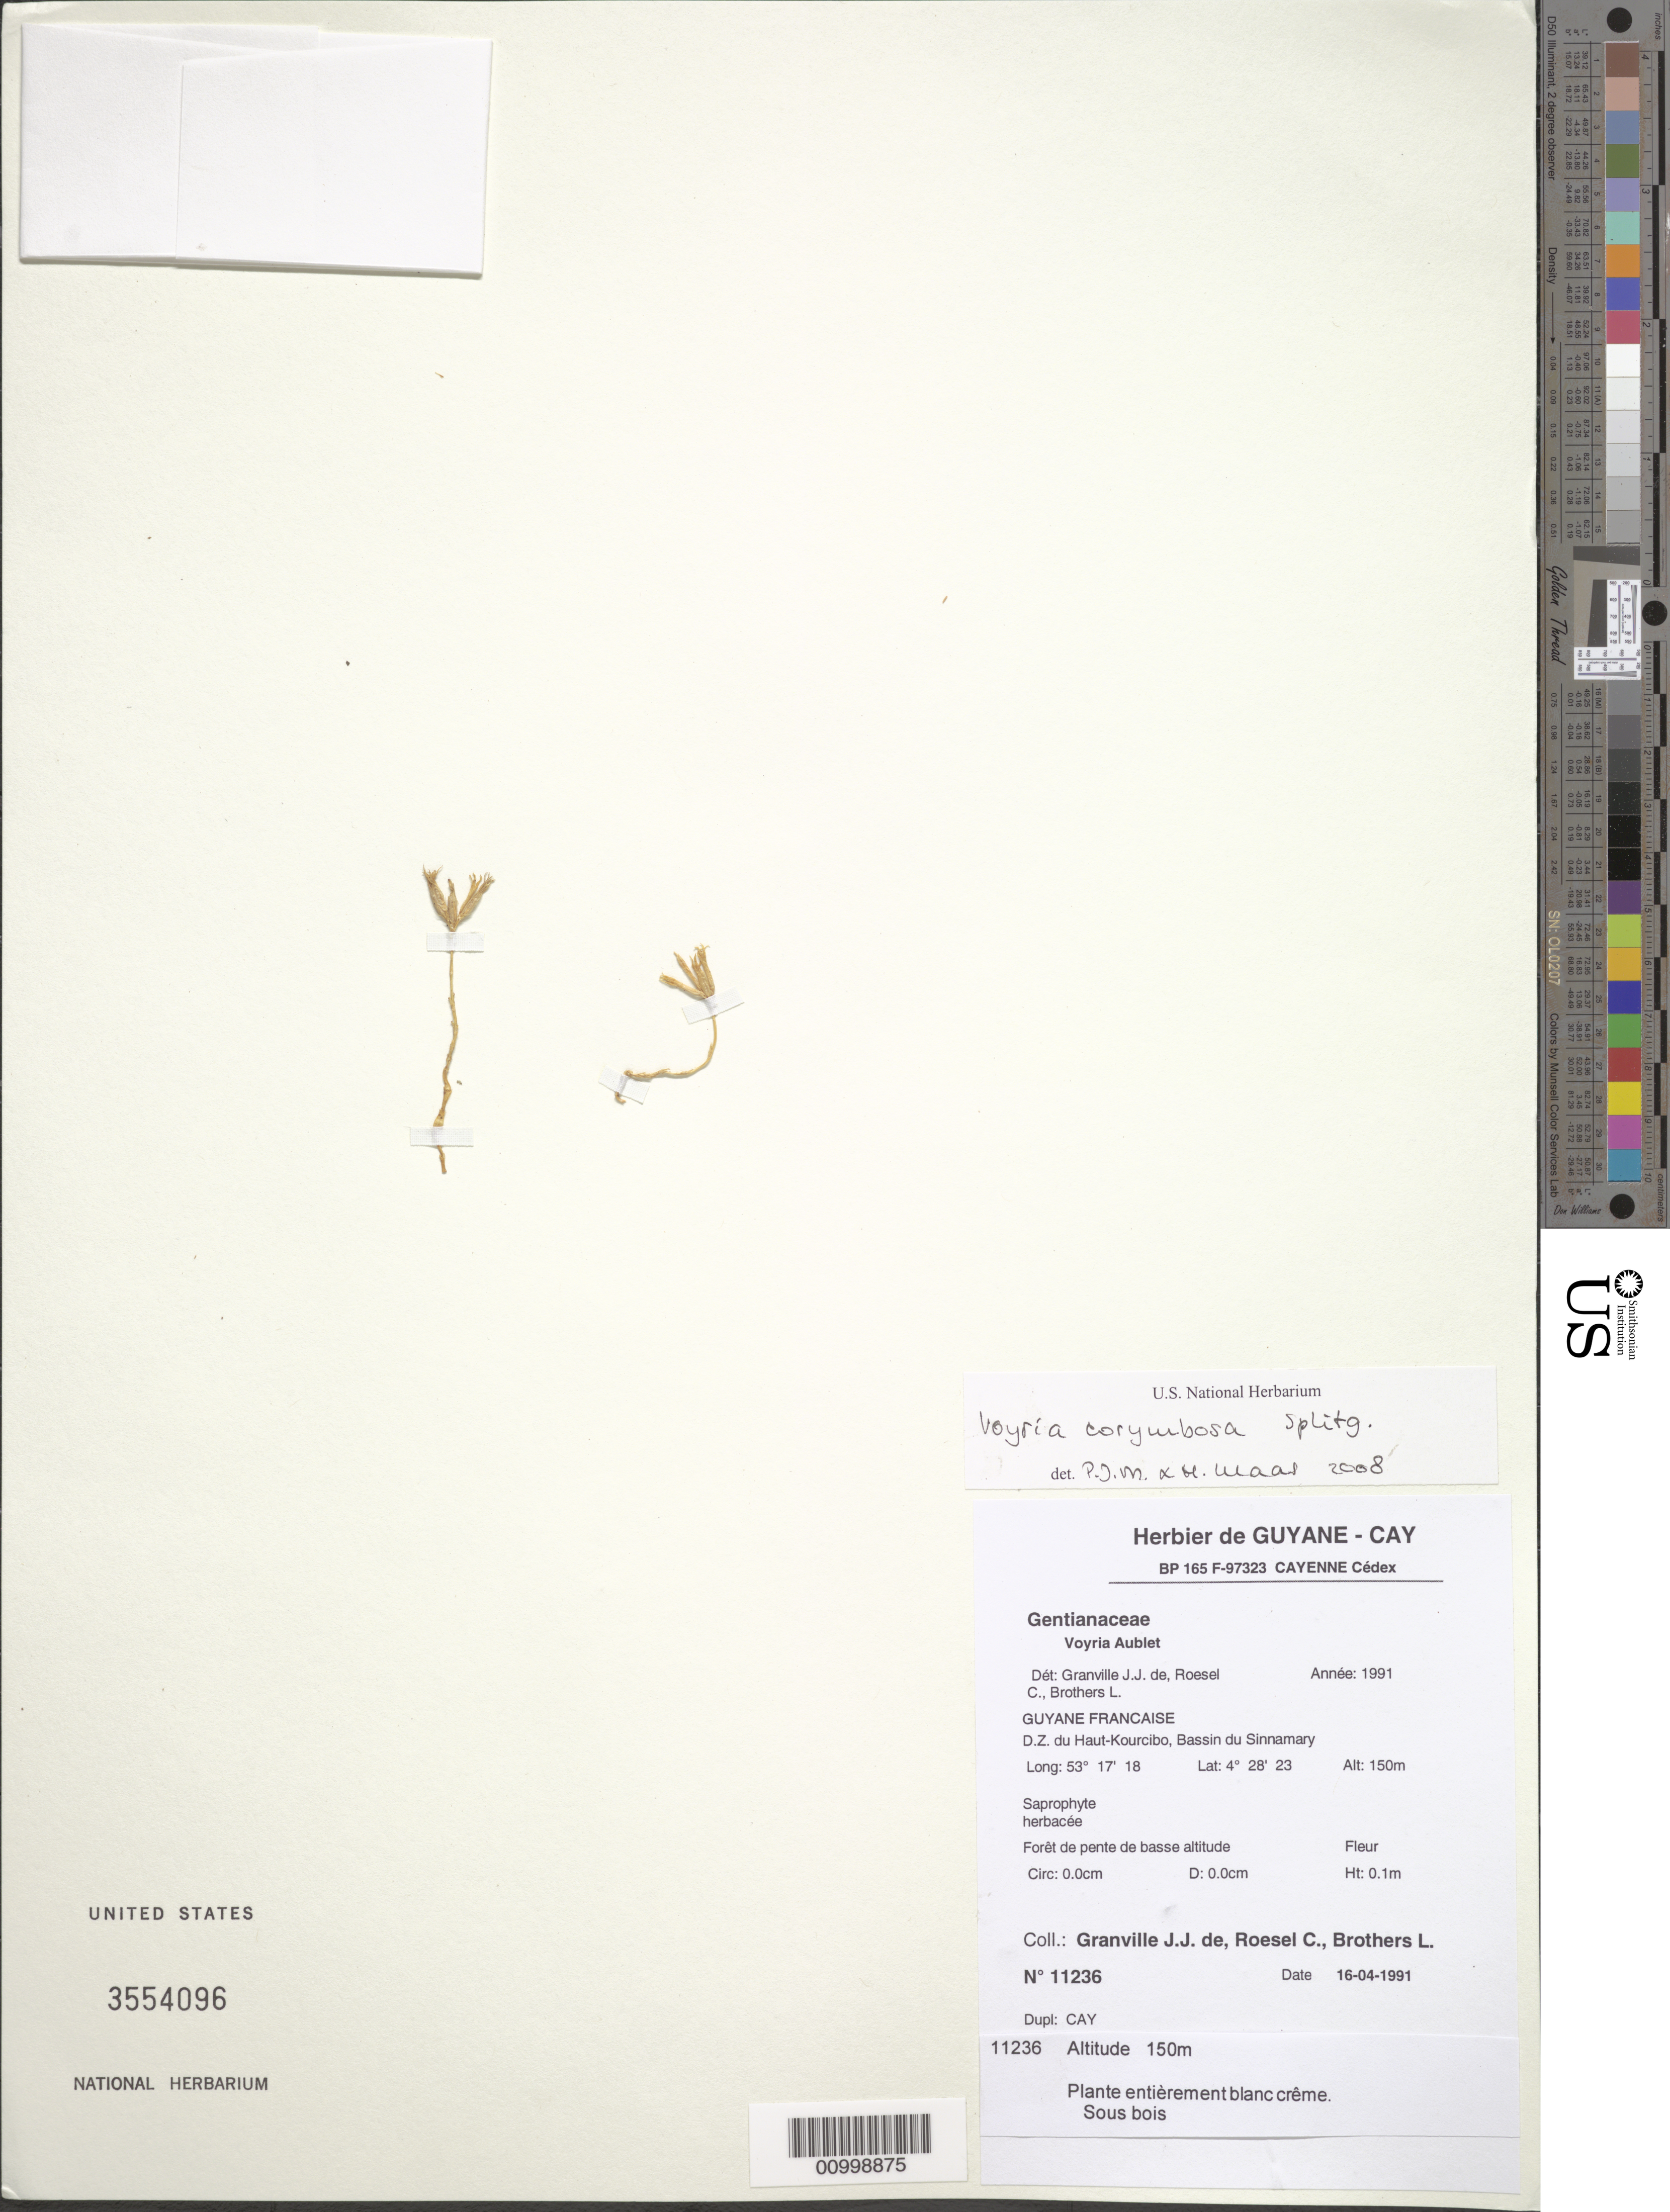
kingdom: Plantae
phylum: Tracheophyta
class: Magnoliopsida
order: Gentianales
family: Gentianaceae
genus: Voyria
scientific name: Voyria corymbosa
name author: Splitg.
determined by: Maas, Paul J.; Maas, H.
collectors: J.-J. de Granville, C. S. Roesel & L. Brothers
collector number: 11236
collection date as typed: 16-Apr-91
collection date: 1991-04-16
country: French Guiana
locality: D.Z. du Haut-Kourcibo, Bassin du Sinnamary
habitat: Sous bois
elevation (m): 150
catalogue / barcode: US 3554096